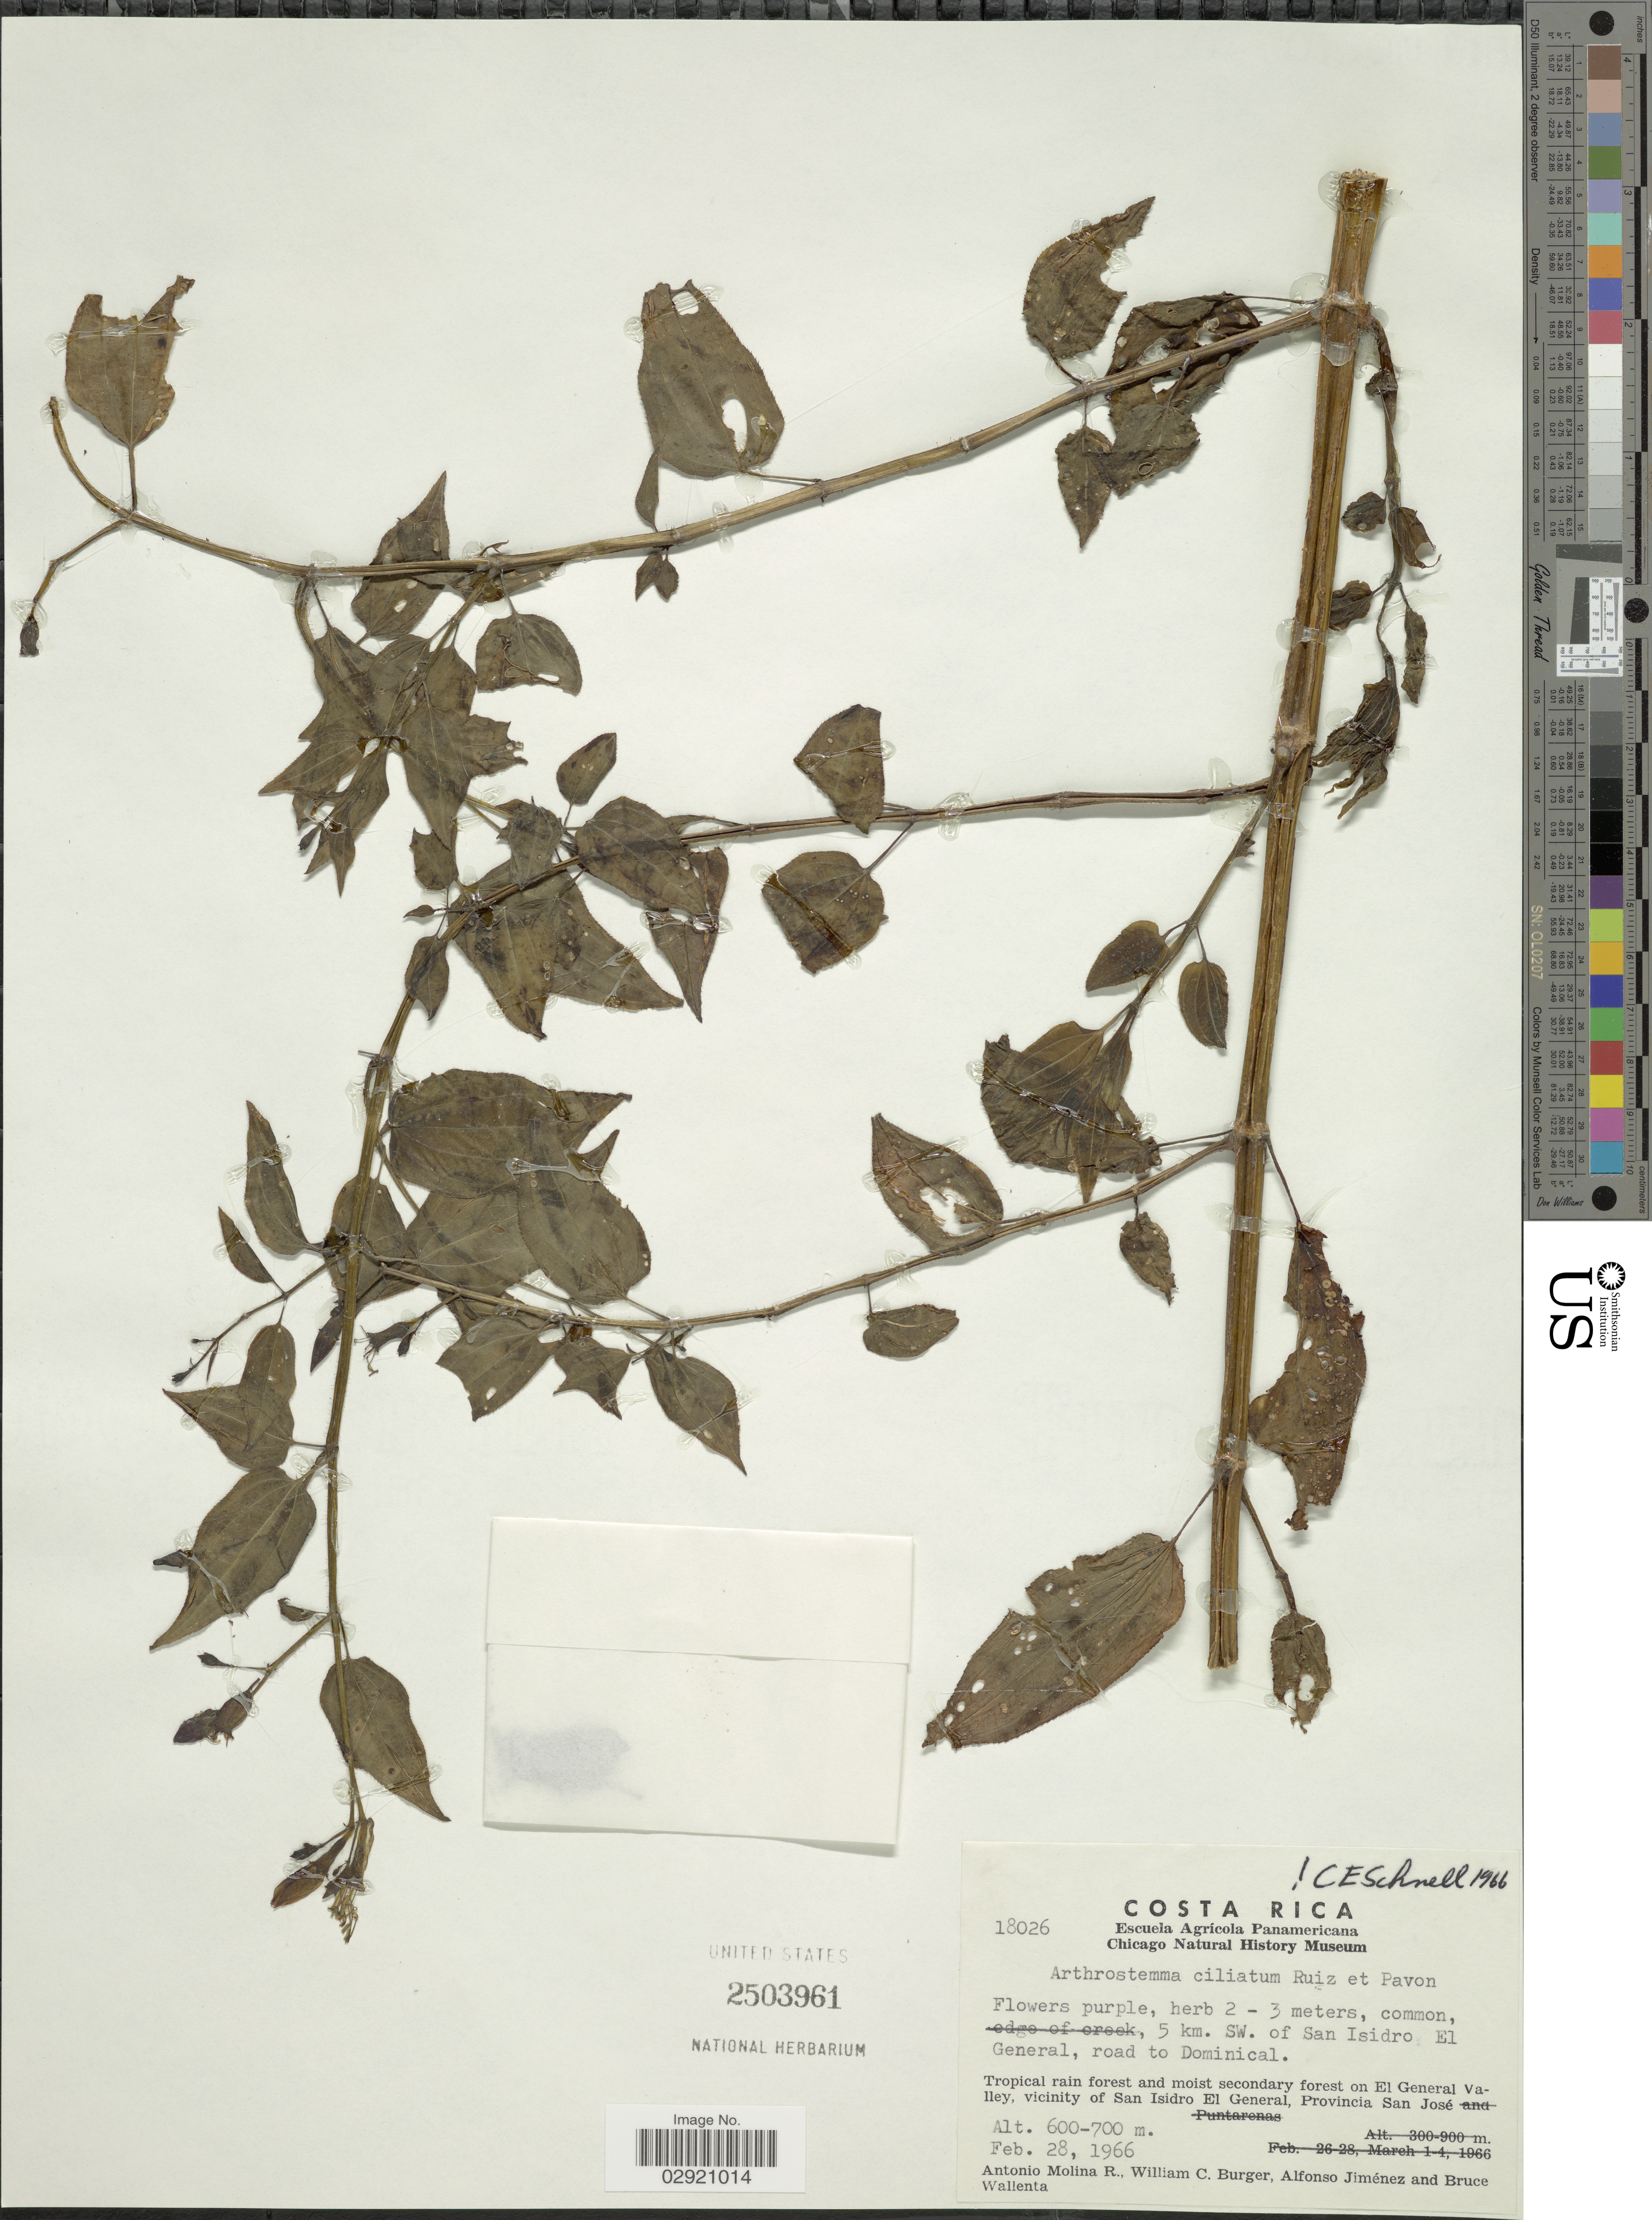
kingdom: Plantae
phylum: Tracheophyta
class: Magnoliopsida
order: Myrtales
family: Melastomataceae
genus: Arthrostemma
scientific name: Arthrostemma ciliatum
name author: Pav. ex D. Don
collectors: A. Molina R., W. Burger, A. Jiménez & B. Wallenta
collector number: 18026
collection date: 1966-02-28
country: Costa Rica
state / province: San José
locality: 5 km. SW. of San Isidro El General, road to Dominical. El General Valley, vicinity of San Isidro El General.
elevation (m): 600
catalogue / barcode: US 2503961